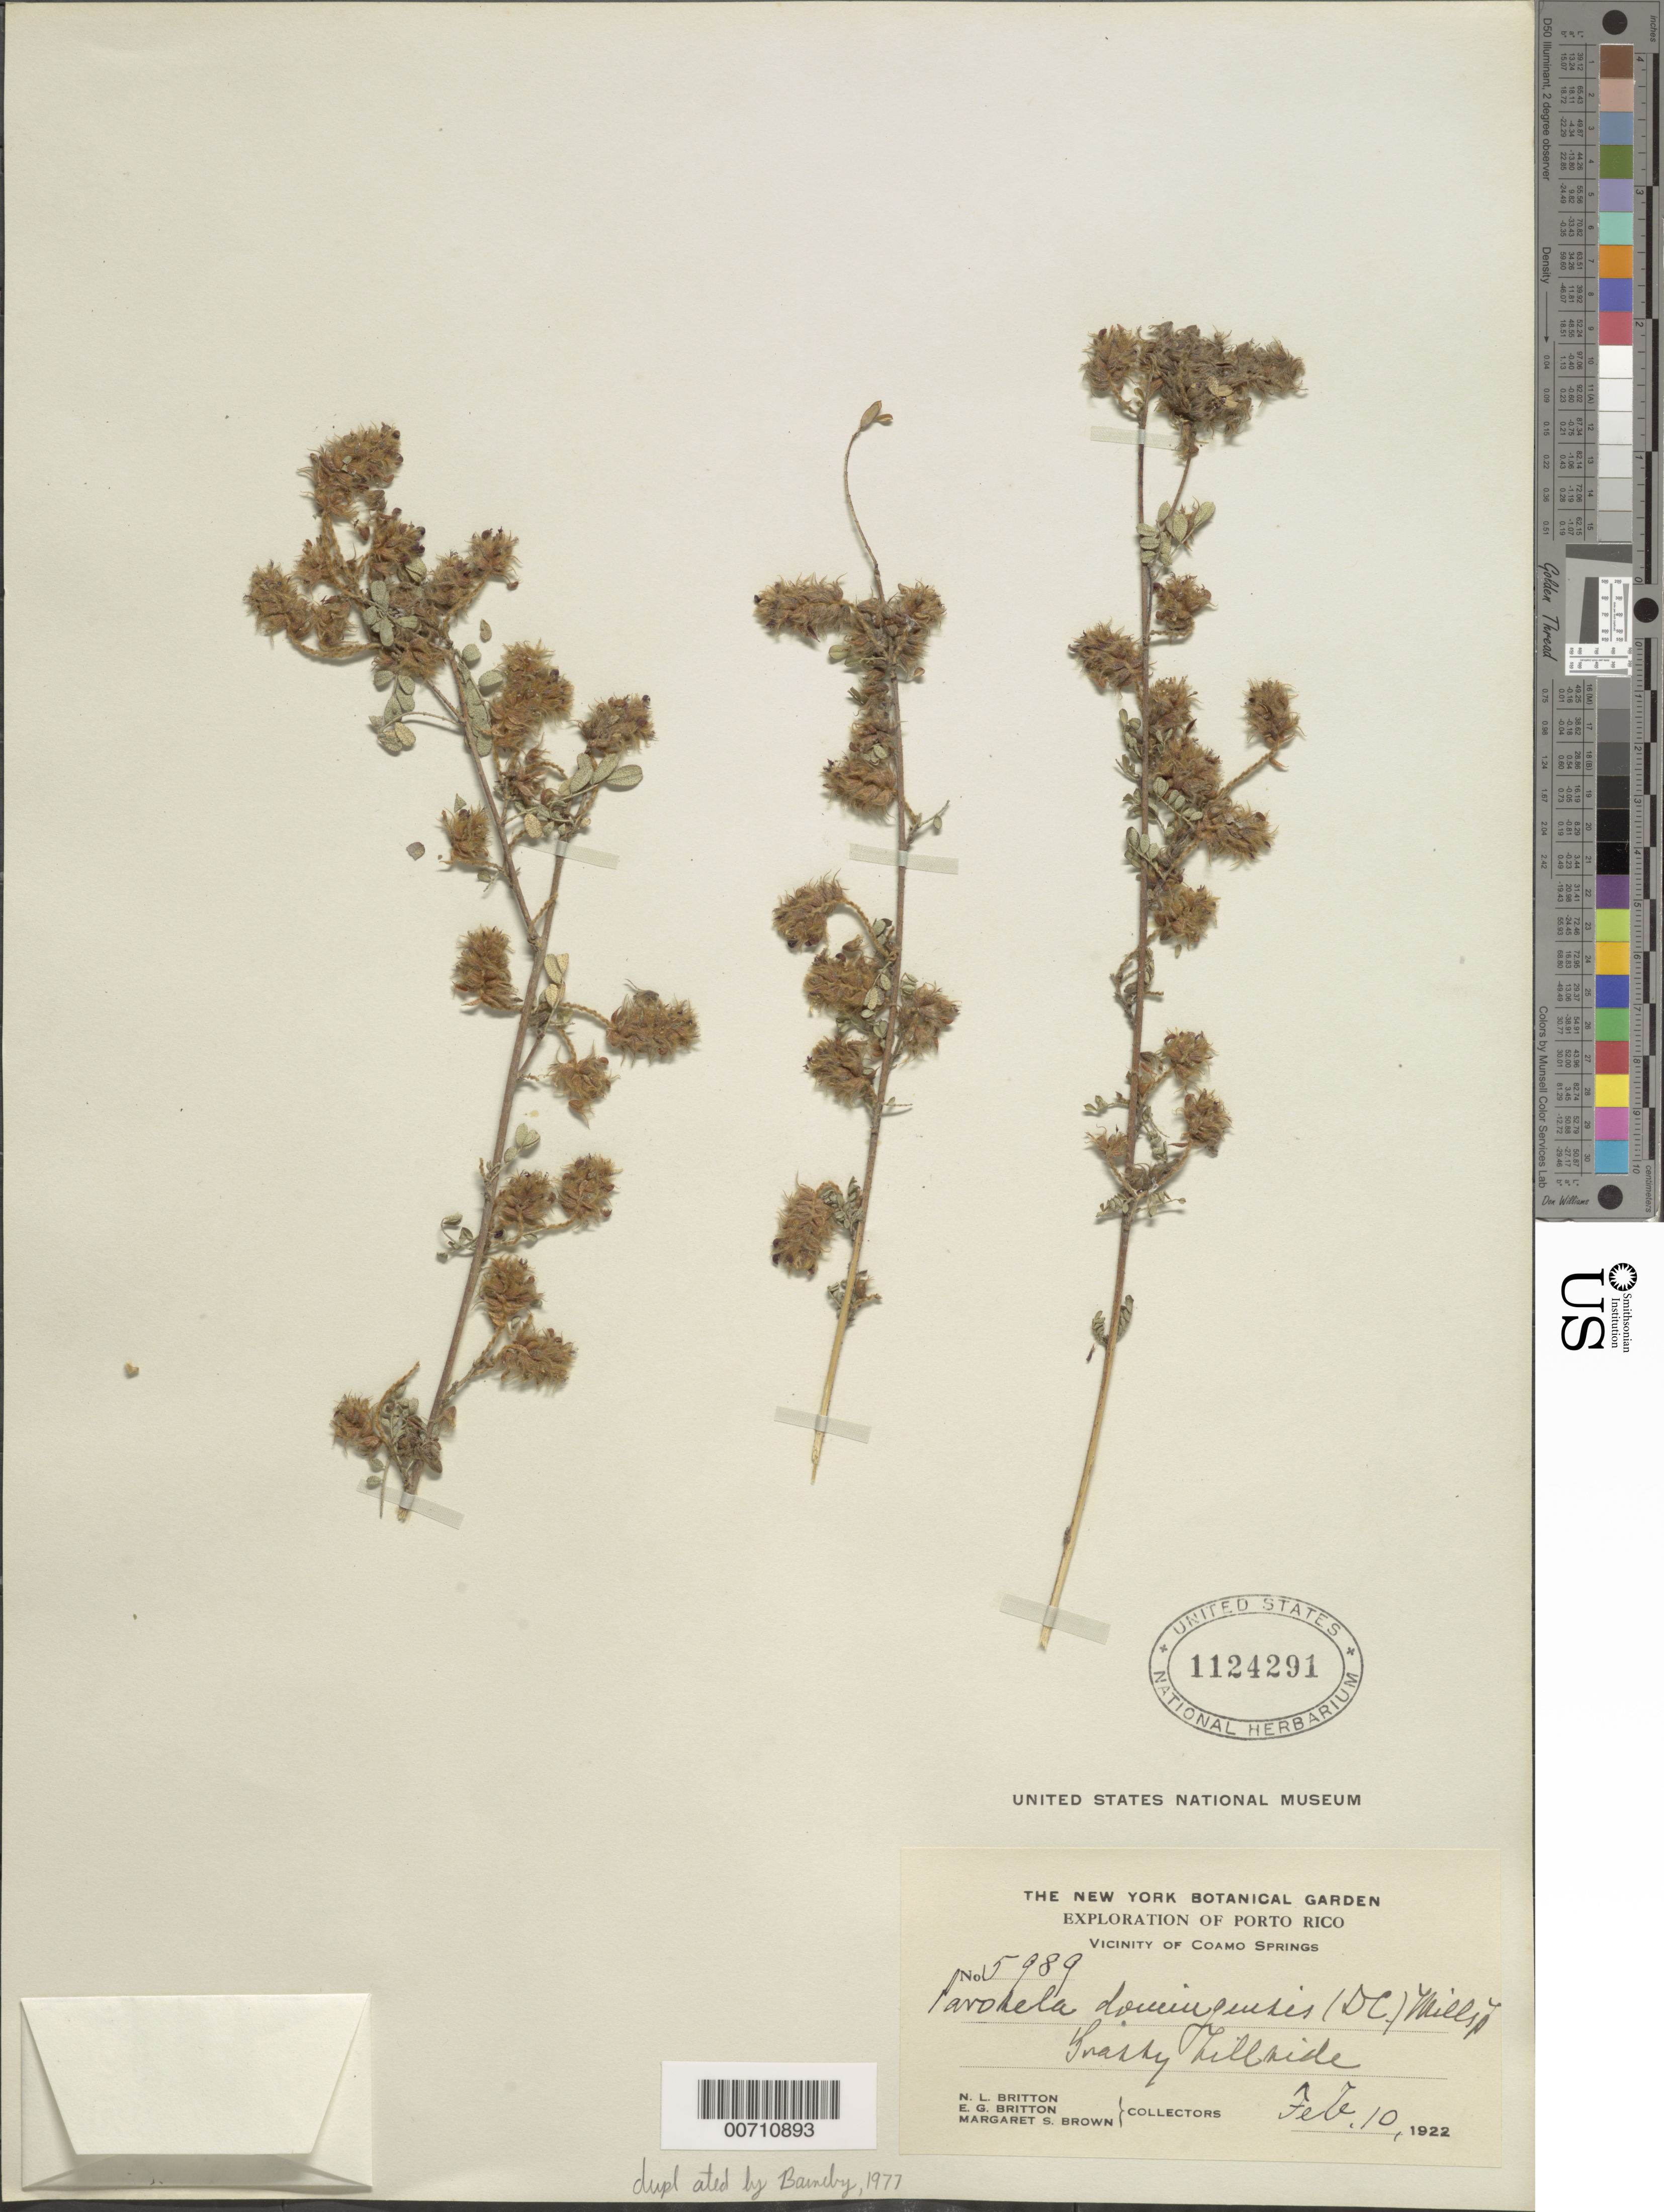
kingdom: Plantae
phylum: Tracheophyta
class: Magnoliopsida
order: Fabales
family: Fabaceae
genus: Dalea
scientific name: Dalea carthagenensis var. portoricana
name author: Barneby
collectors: N. Britton, E. G. Britton & M. S. Brown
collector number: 5989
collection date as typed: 10 Feb 1922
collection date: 1922-02-10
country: Puerto Rico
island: Greater Antilles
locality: Coamo Springs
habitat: Grassy hillside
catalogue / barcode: US 1124291